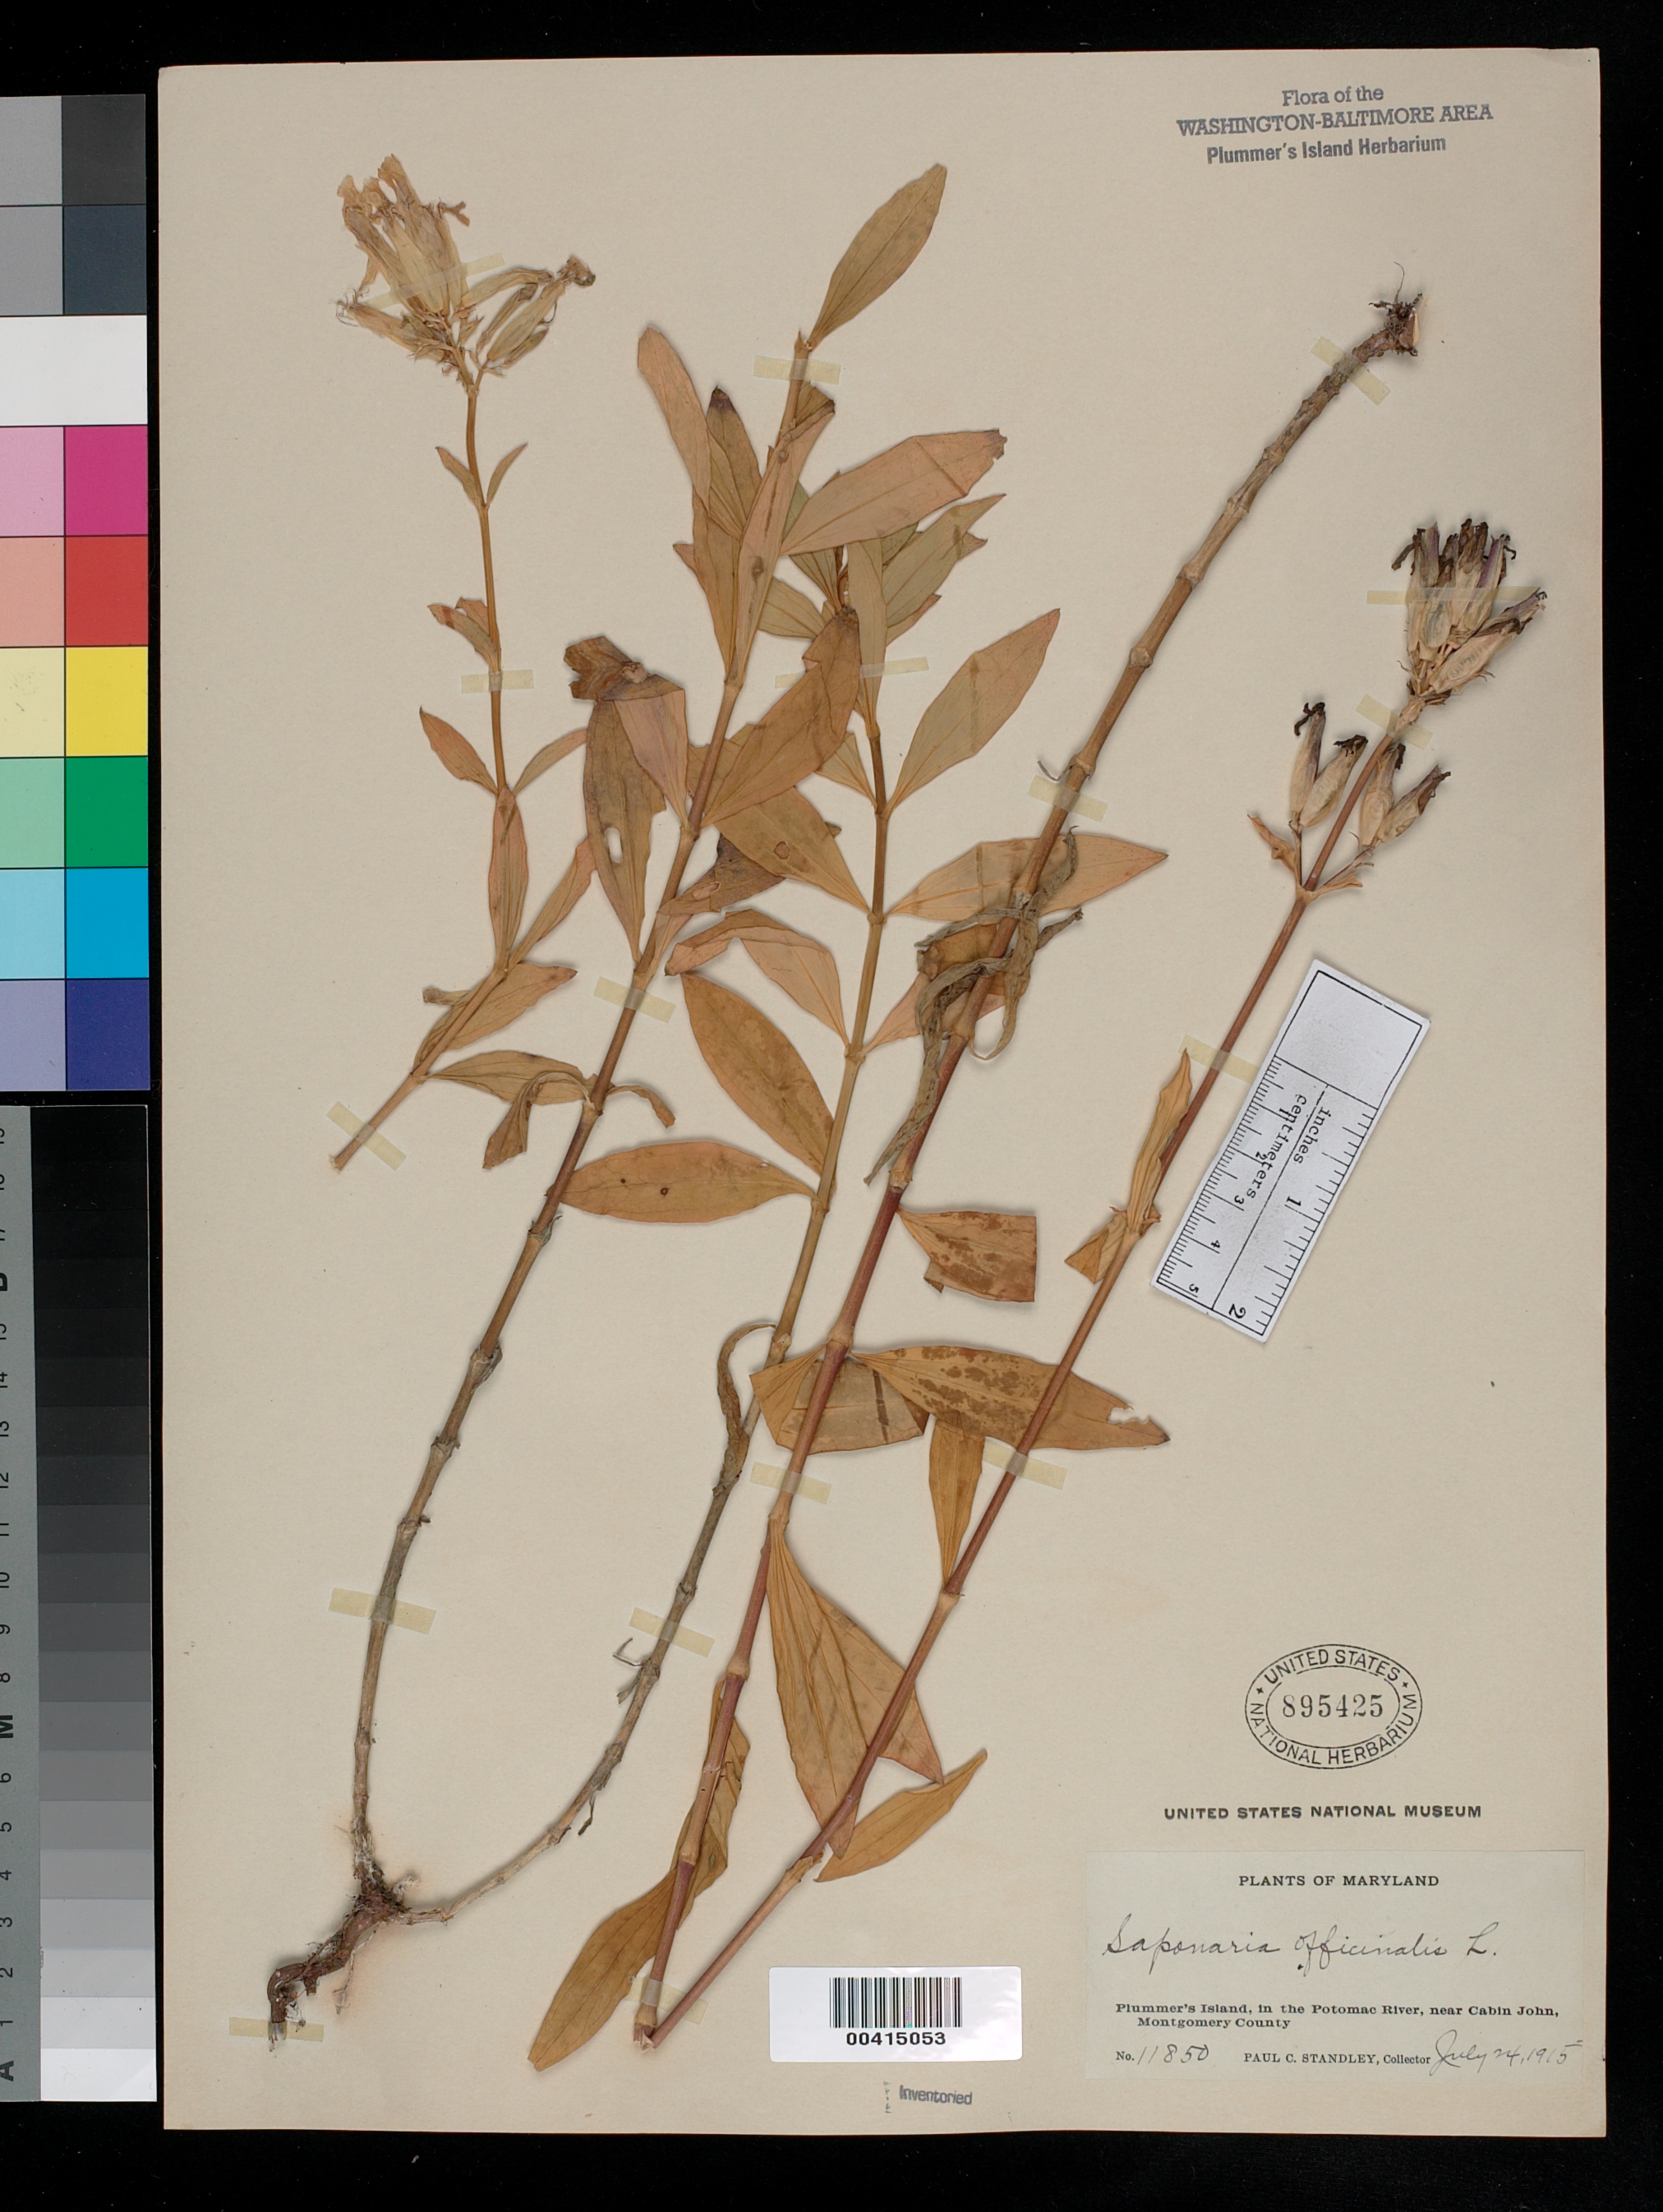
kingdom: Plantae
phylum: Tracheophyta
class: Magnoliopsida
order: Caryophyllales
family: Caryophyllaceae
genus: Saponaria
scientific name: Saponaria officinalis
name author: L.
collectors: P. C. Standley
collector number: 11850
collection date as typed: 24 Jul 1915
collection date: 1915-07-24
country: United States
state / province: Maryland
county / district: Montgomery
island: Plummers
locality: Plummer's Island C. & O. Canal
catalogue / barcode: US 895425